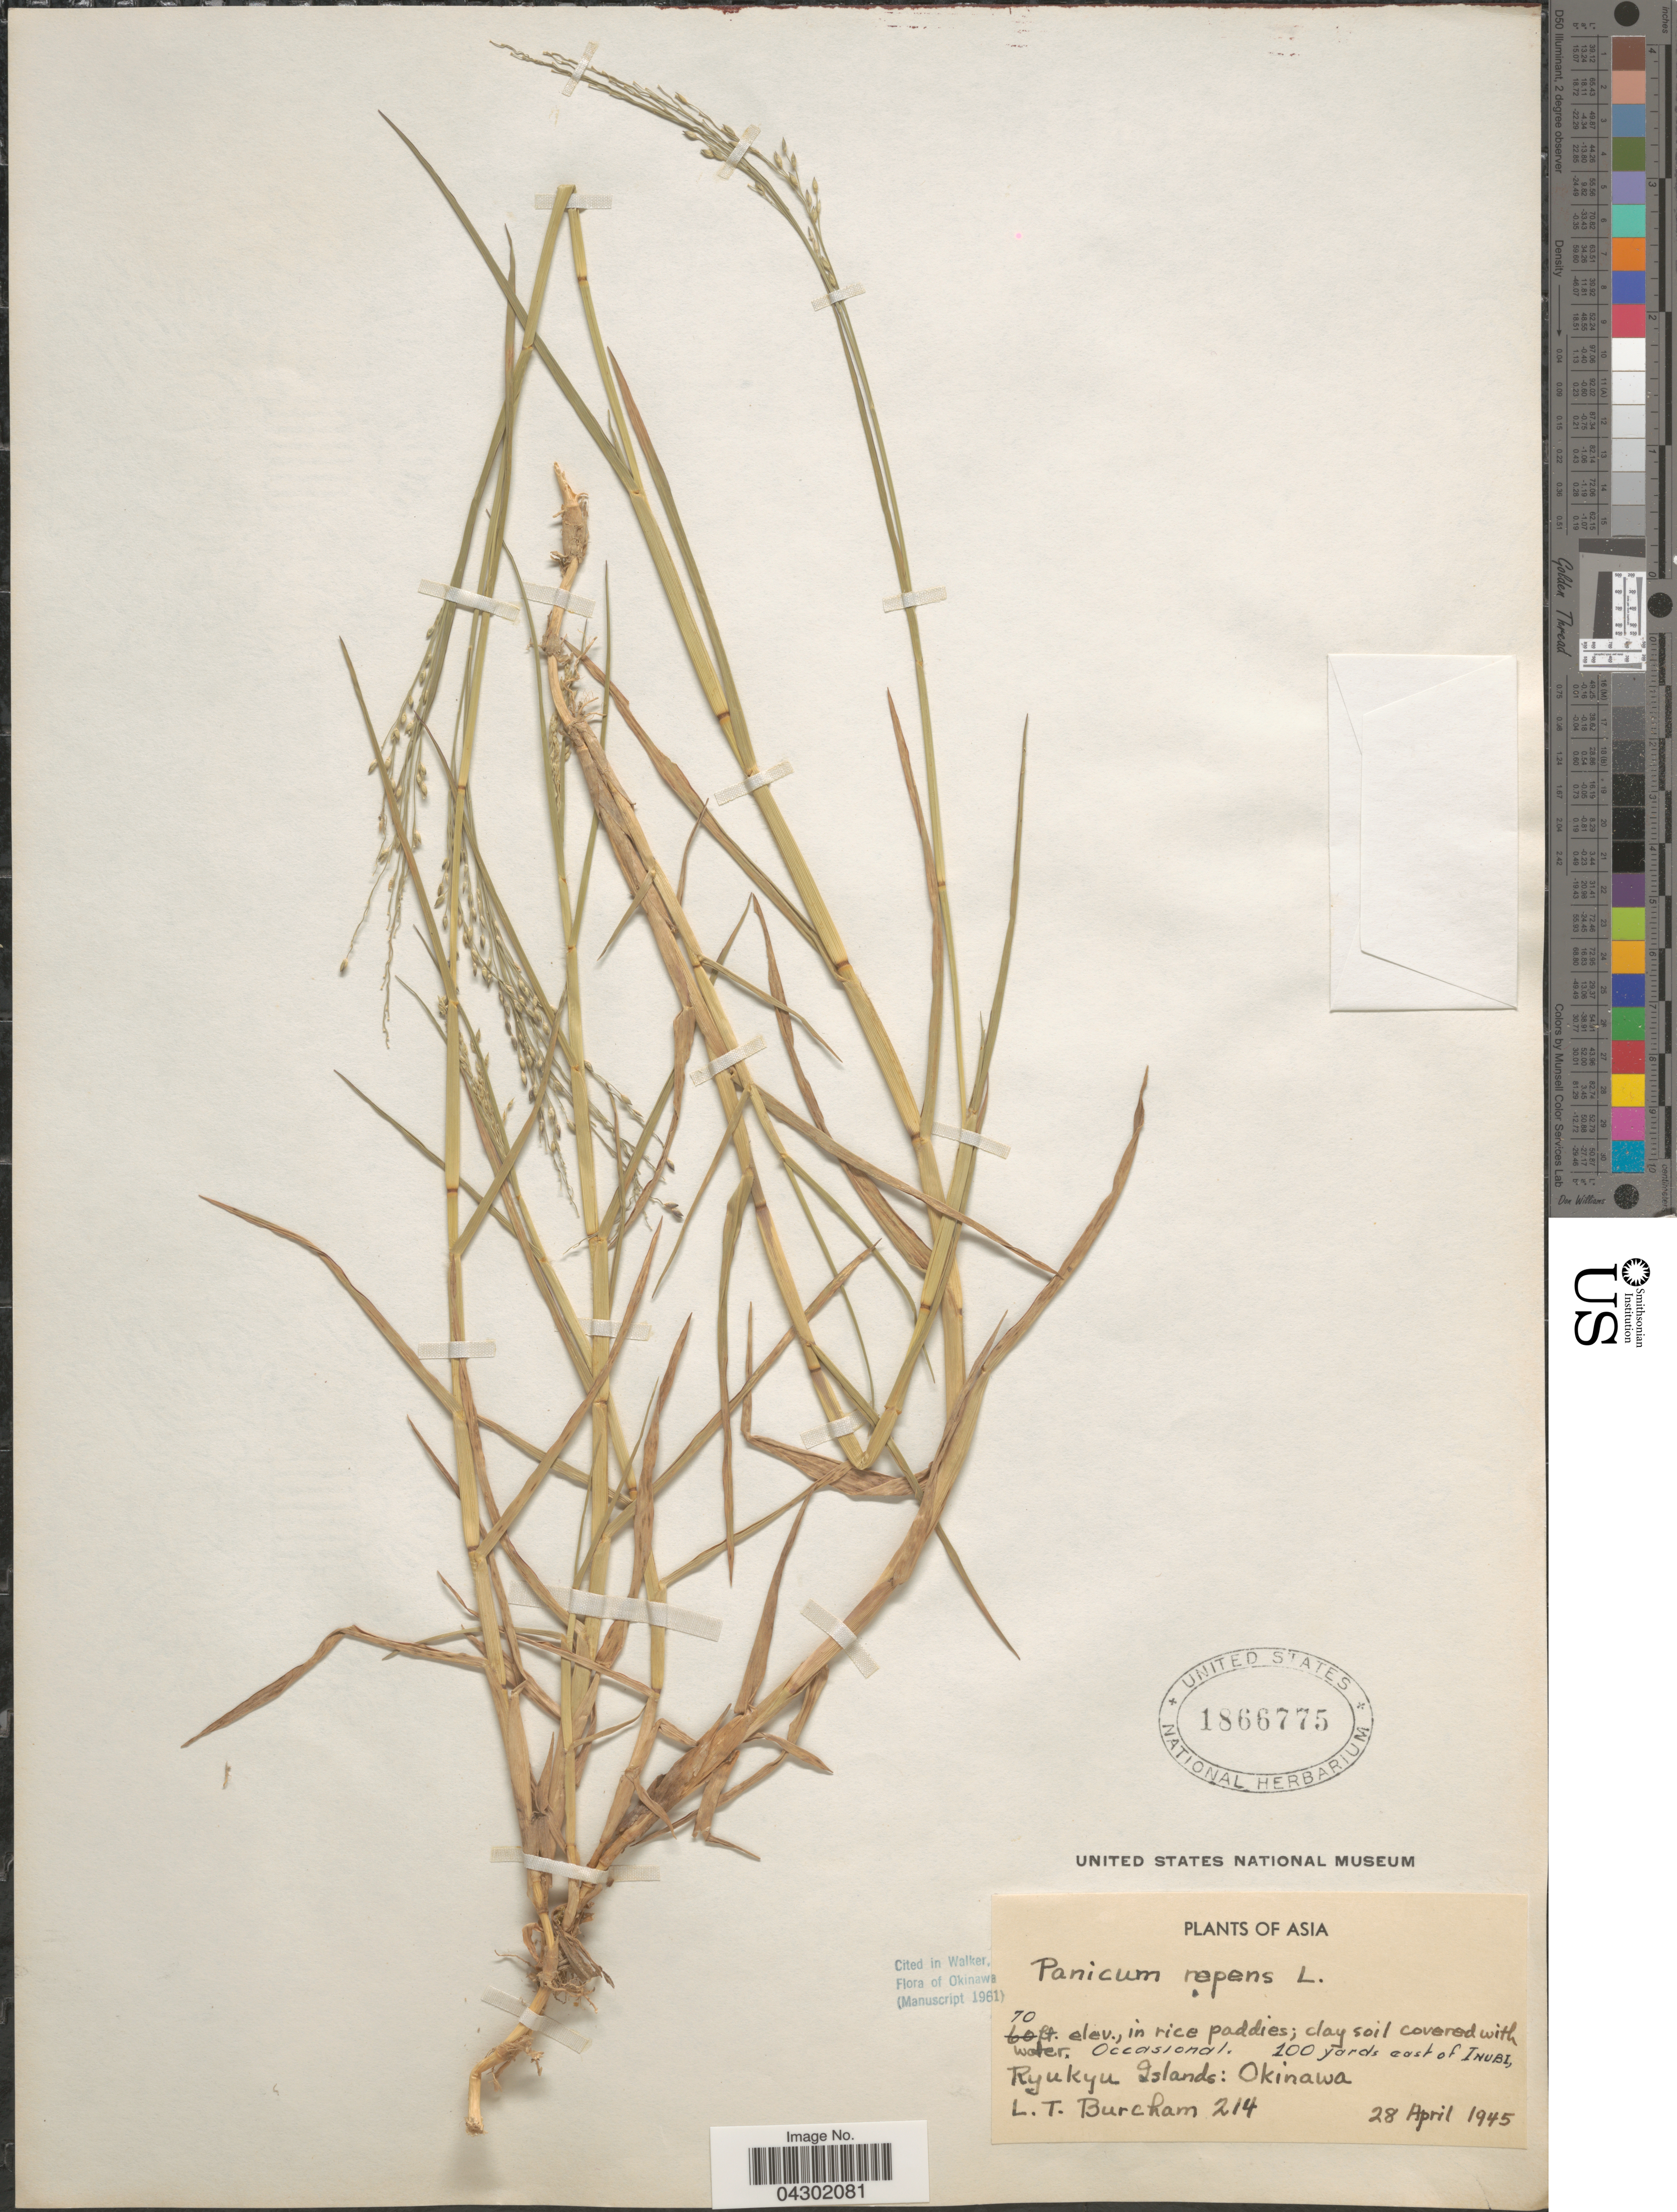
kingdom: Plantae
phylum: Tracheophyta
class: Liliopsida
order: Poales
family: Poaceae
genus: Panicum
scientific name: Panicum repens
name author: L.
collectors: L. Burcham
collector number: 214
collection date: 1945-04-28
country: Japan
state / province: Okinawa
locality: In rice paddies; Occasional. 100 yards east of Inubi, Ryukyu Islands: Okinawa.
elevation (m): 21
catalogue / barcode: US 1866775